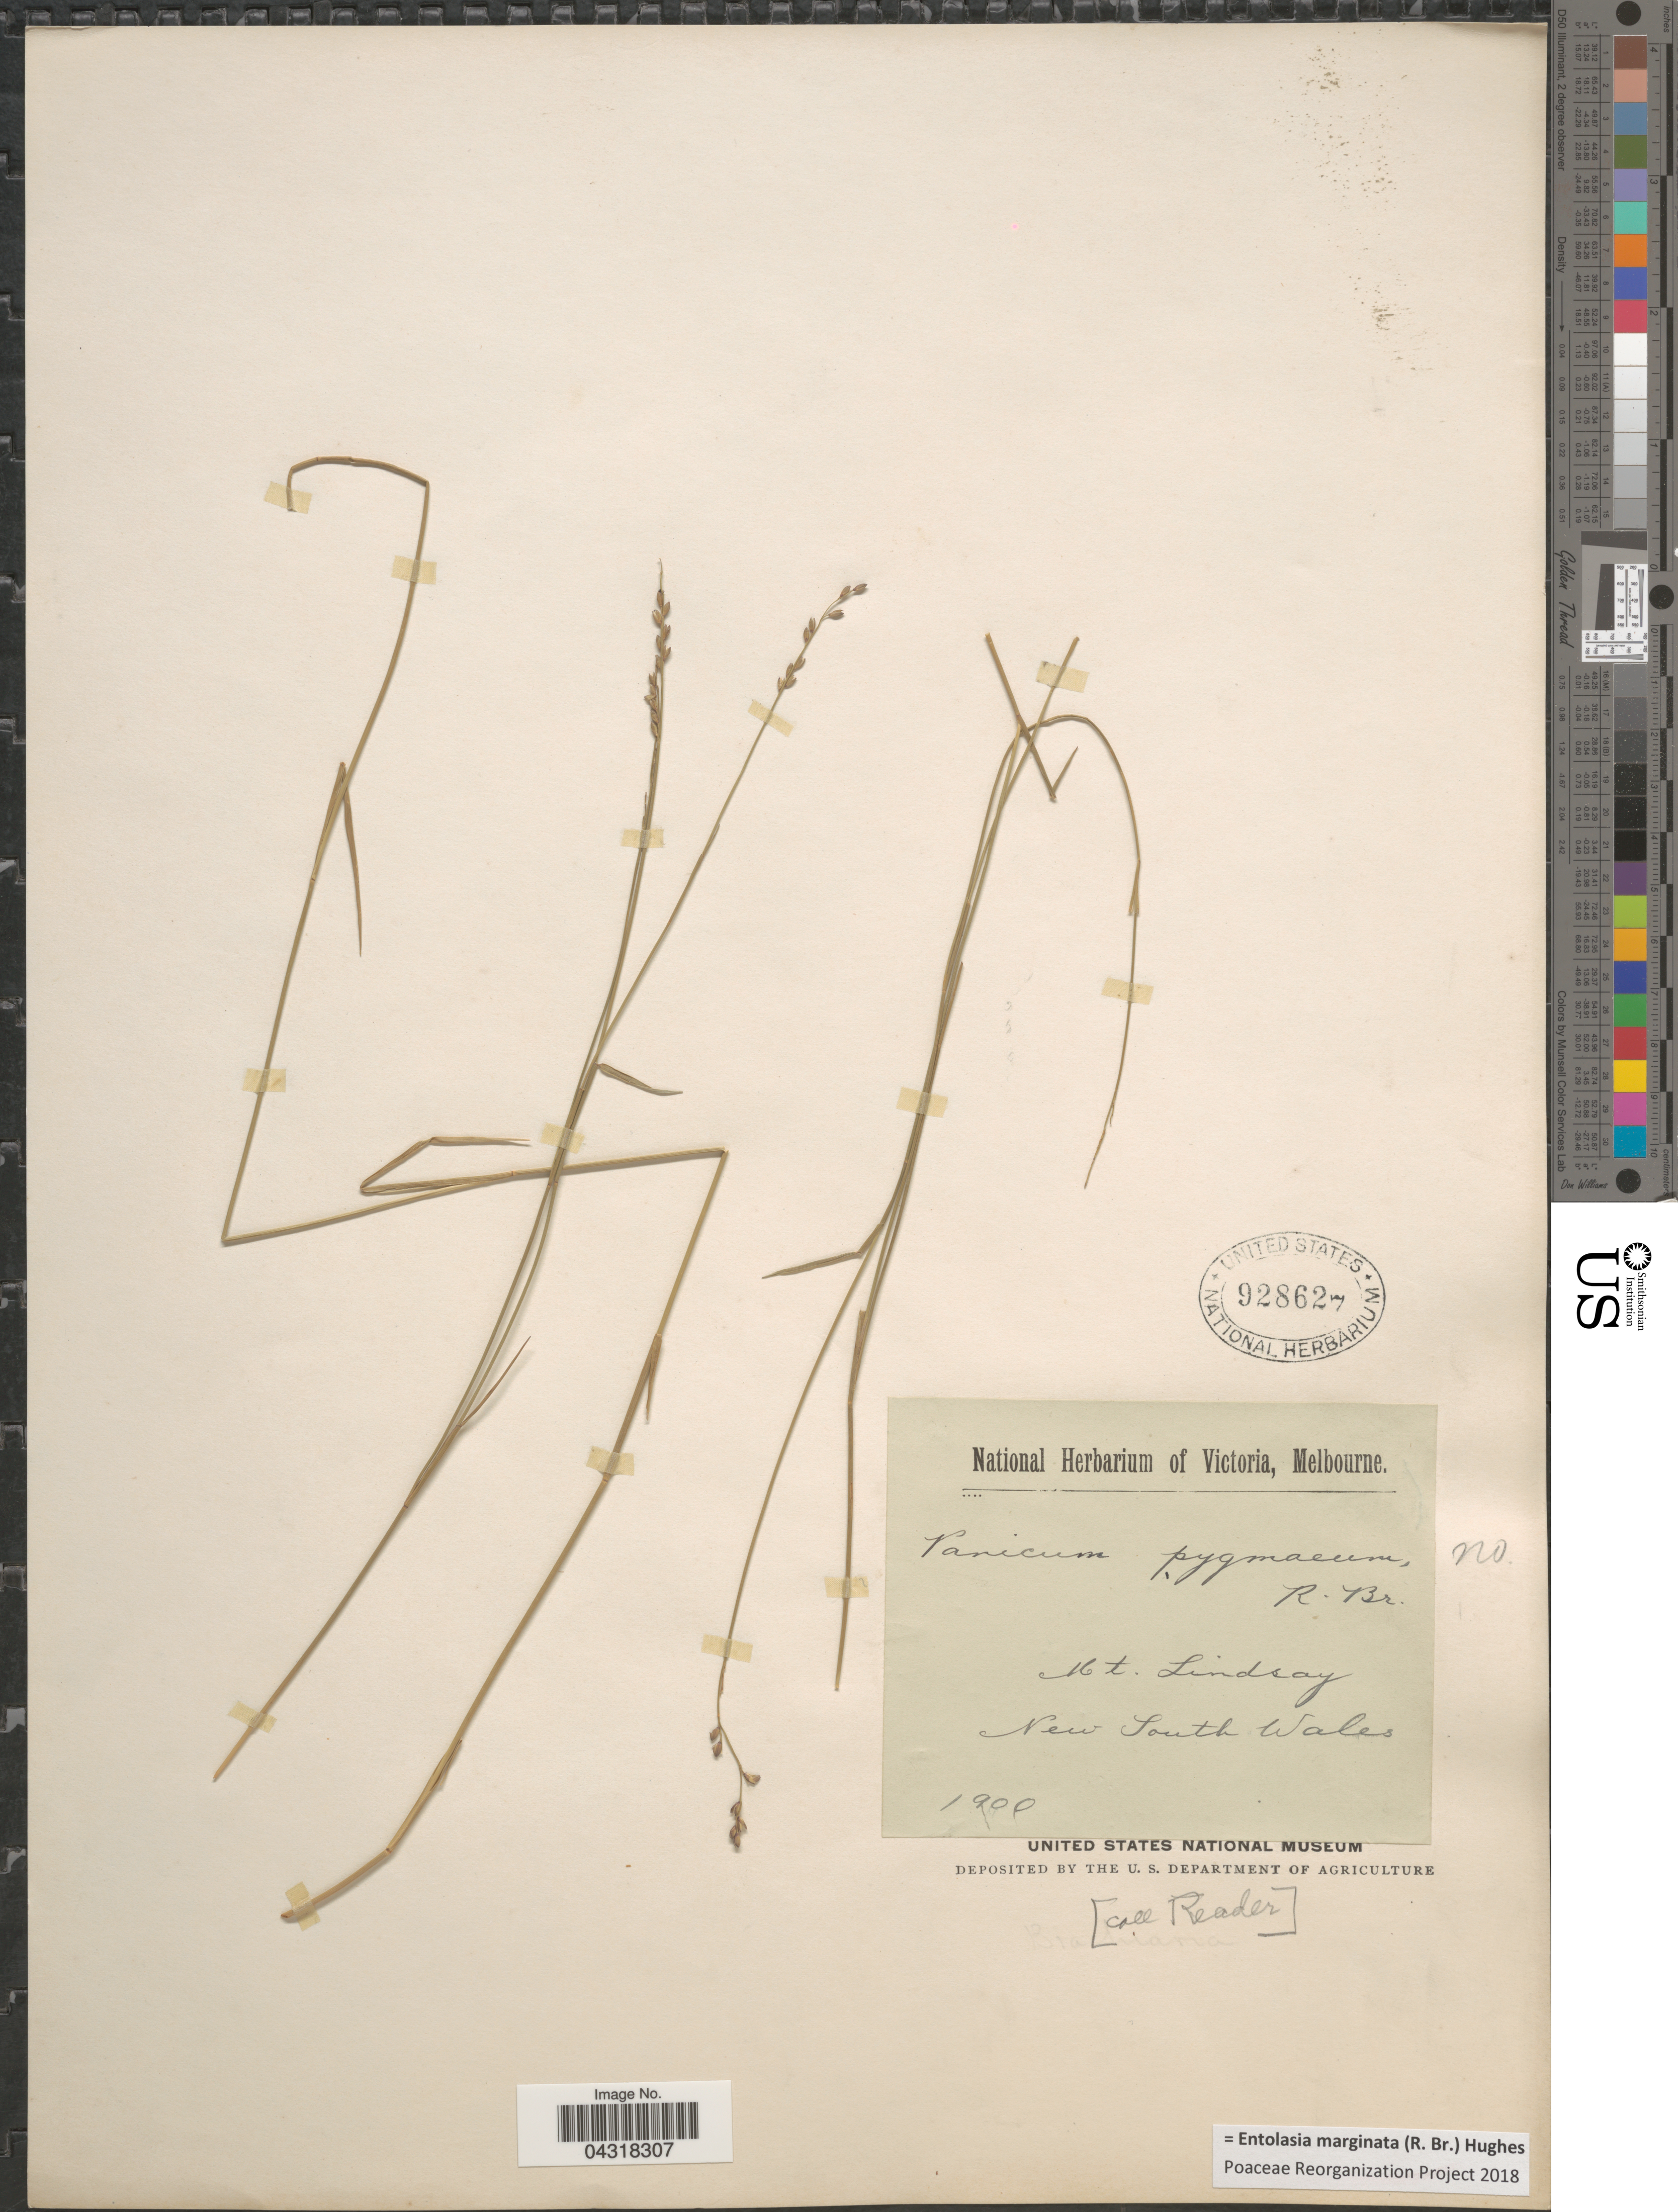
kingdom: Plantae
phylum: Tracheophyta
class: Liliopsida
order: Poales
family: Poaceae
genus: Entolasia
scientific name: Entolasia marginata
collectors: Rev. Reader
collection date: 1900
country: Australia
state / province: New South Wales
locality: Mt. Lindsay.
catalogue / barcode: US 928627